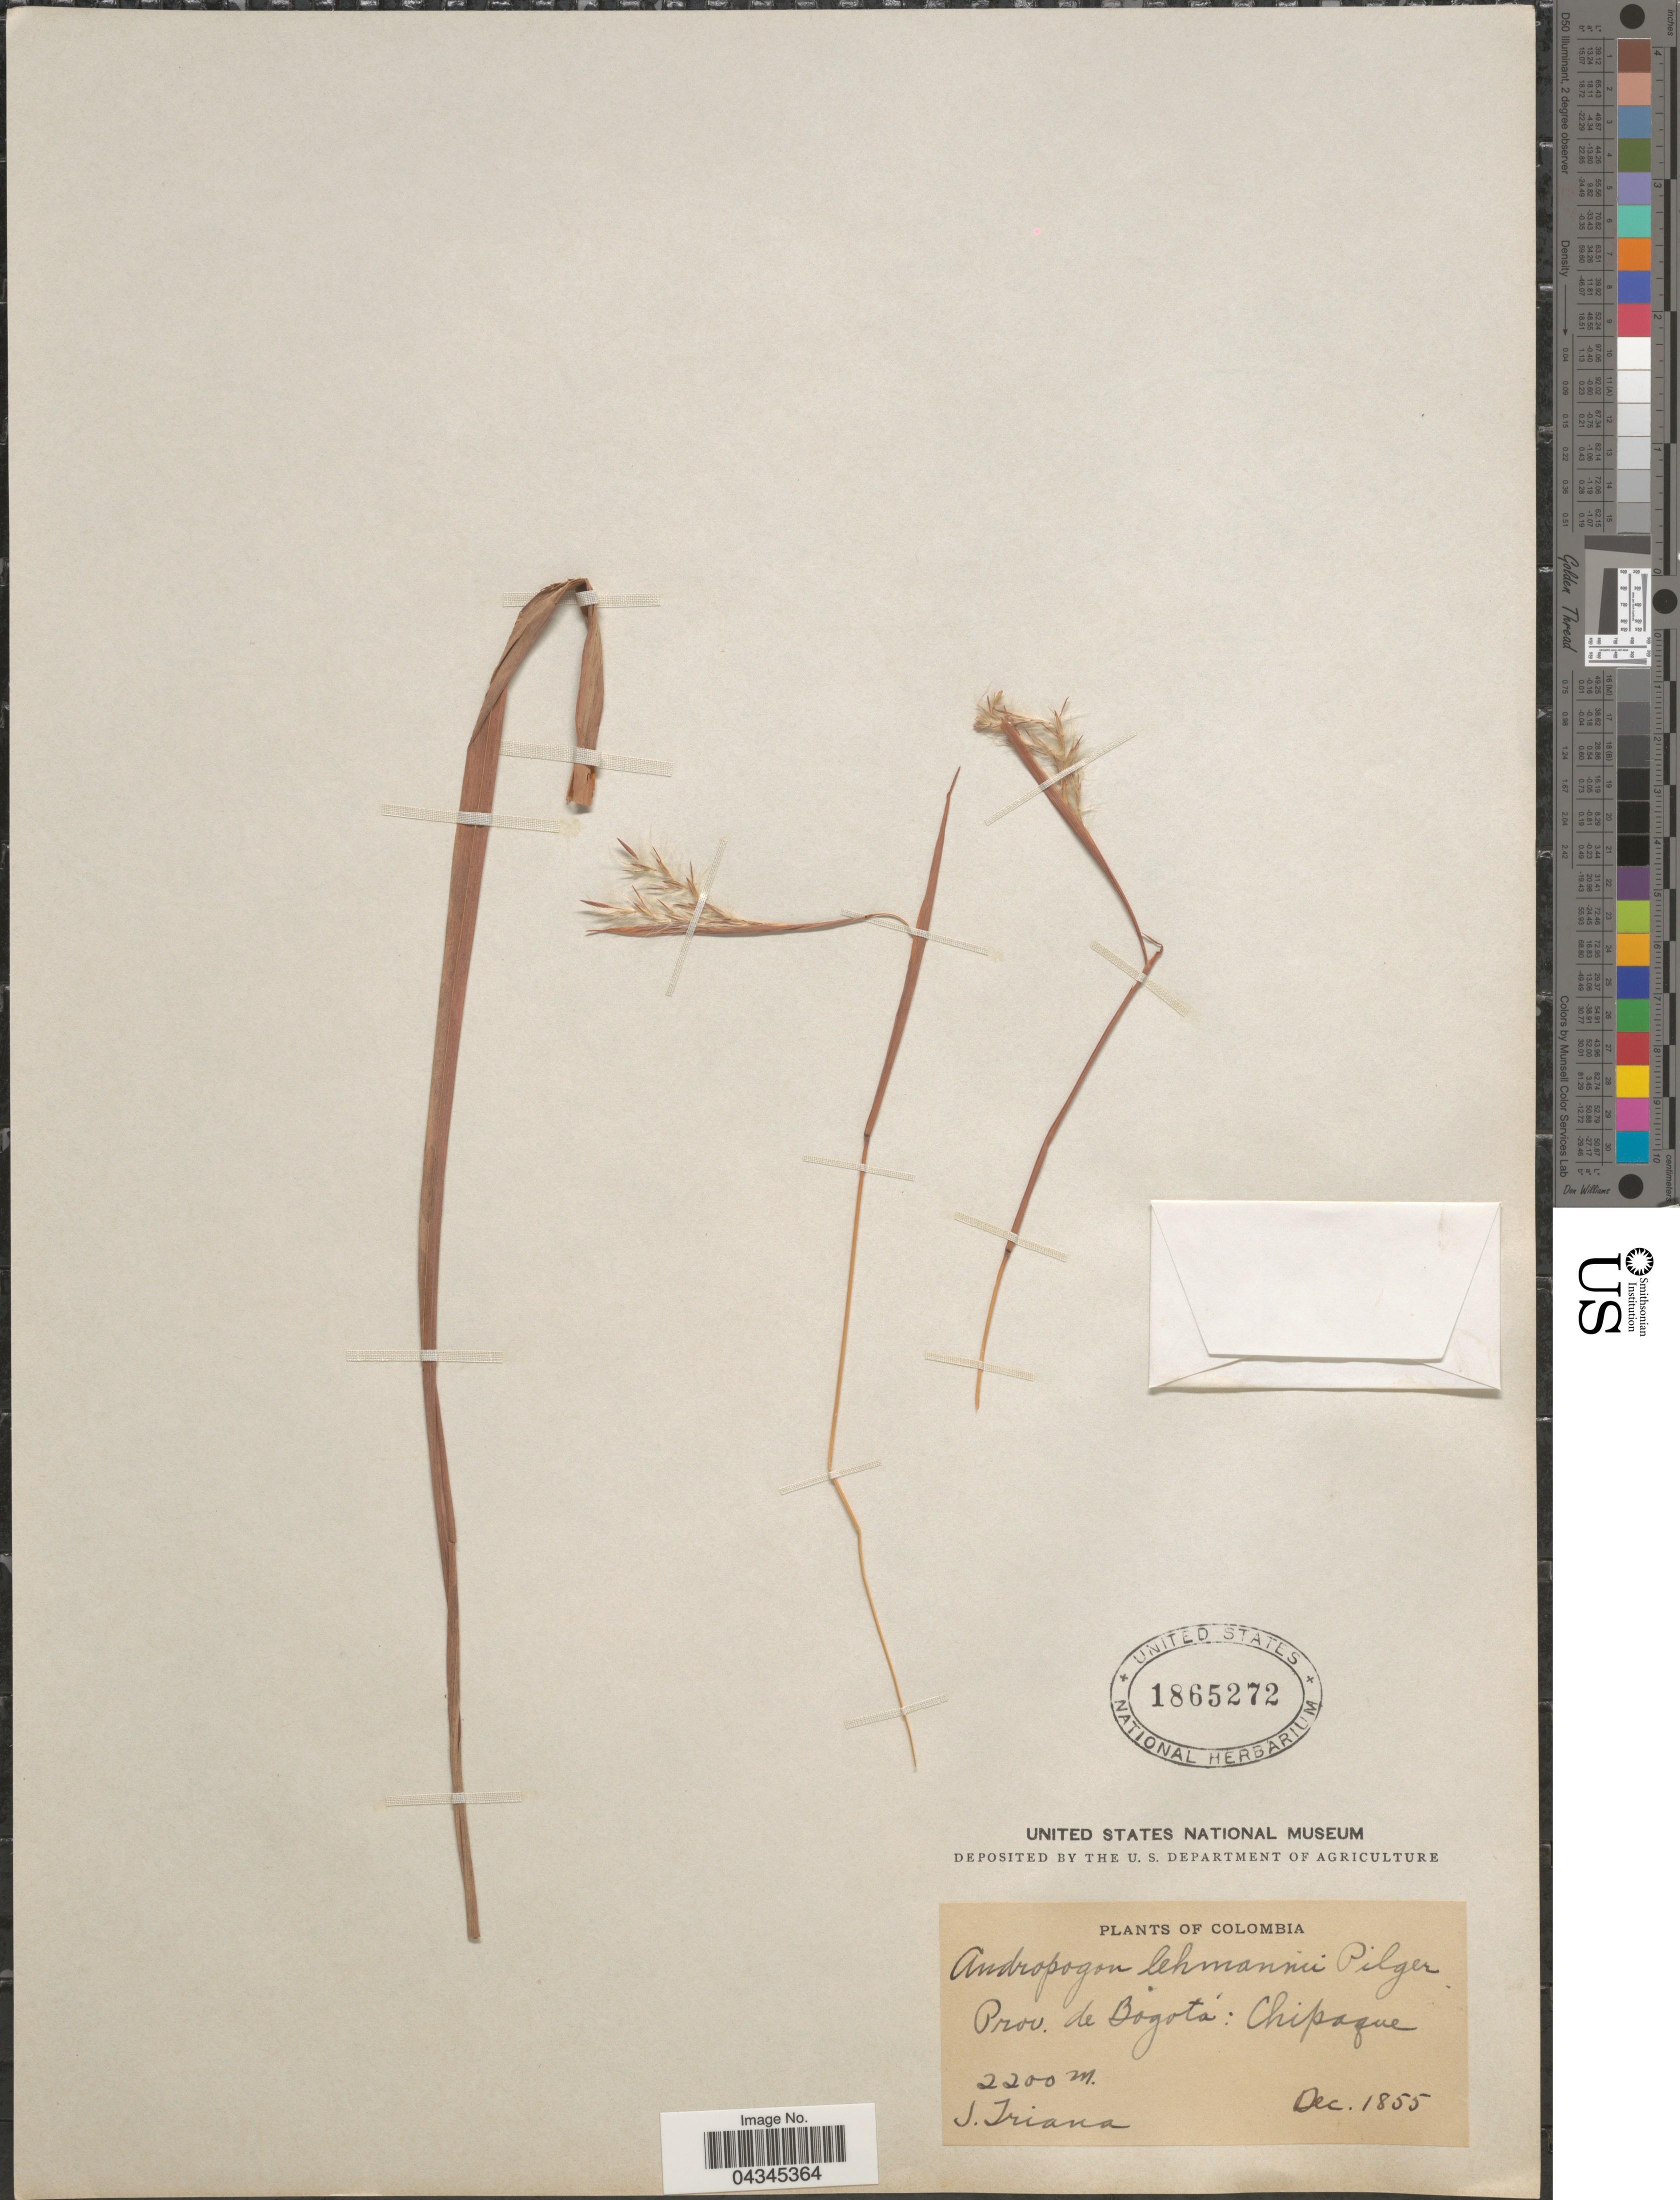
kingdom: Plantae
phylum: Tracheophyta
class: Liliopsida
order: Poales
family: Poaceae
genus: Andropogon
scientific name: Andropogon cordatus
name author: Swallen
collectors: J. Triana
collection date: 1855-12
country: Colombia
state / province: Bogota D.C.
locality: Prov. de Bogotá: Chipaque.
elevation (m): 2200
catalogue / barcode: US 1865272